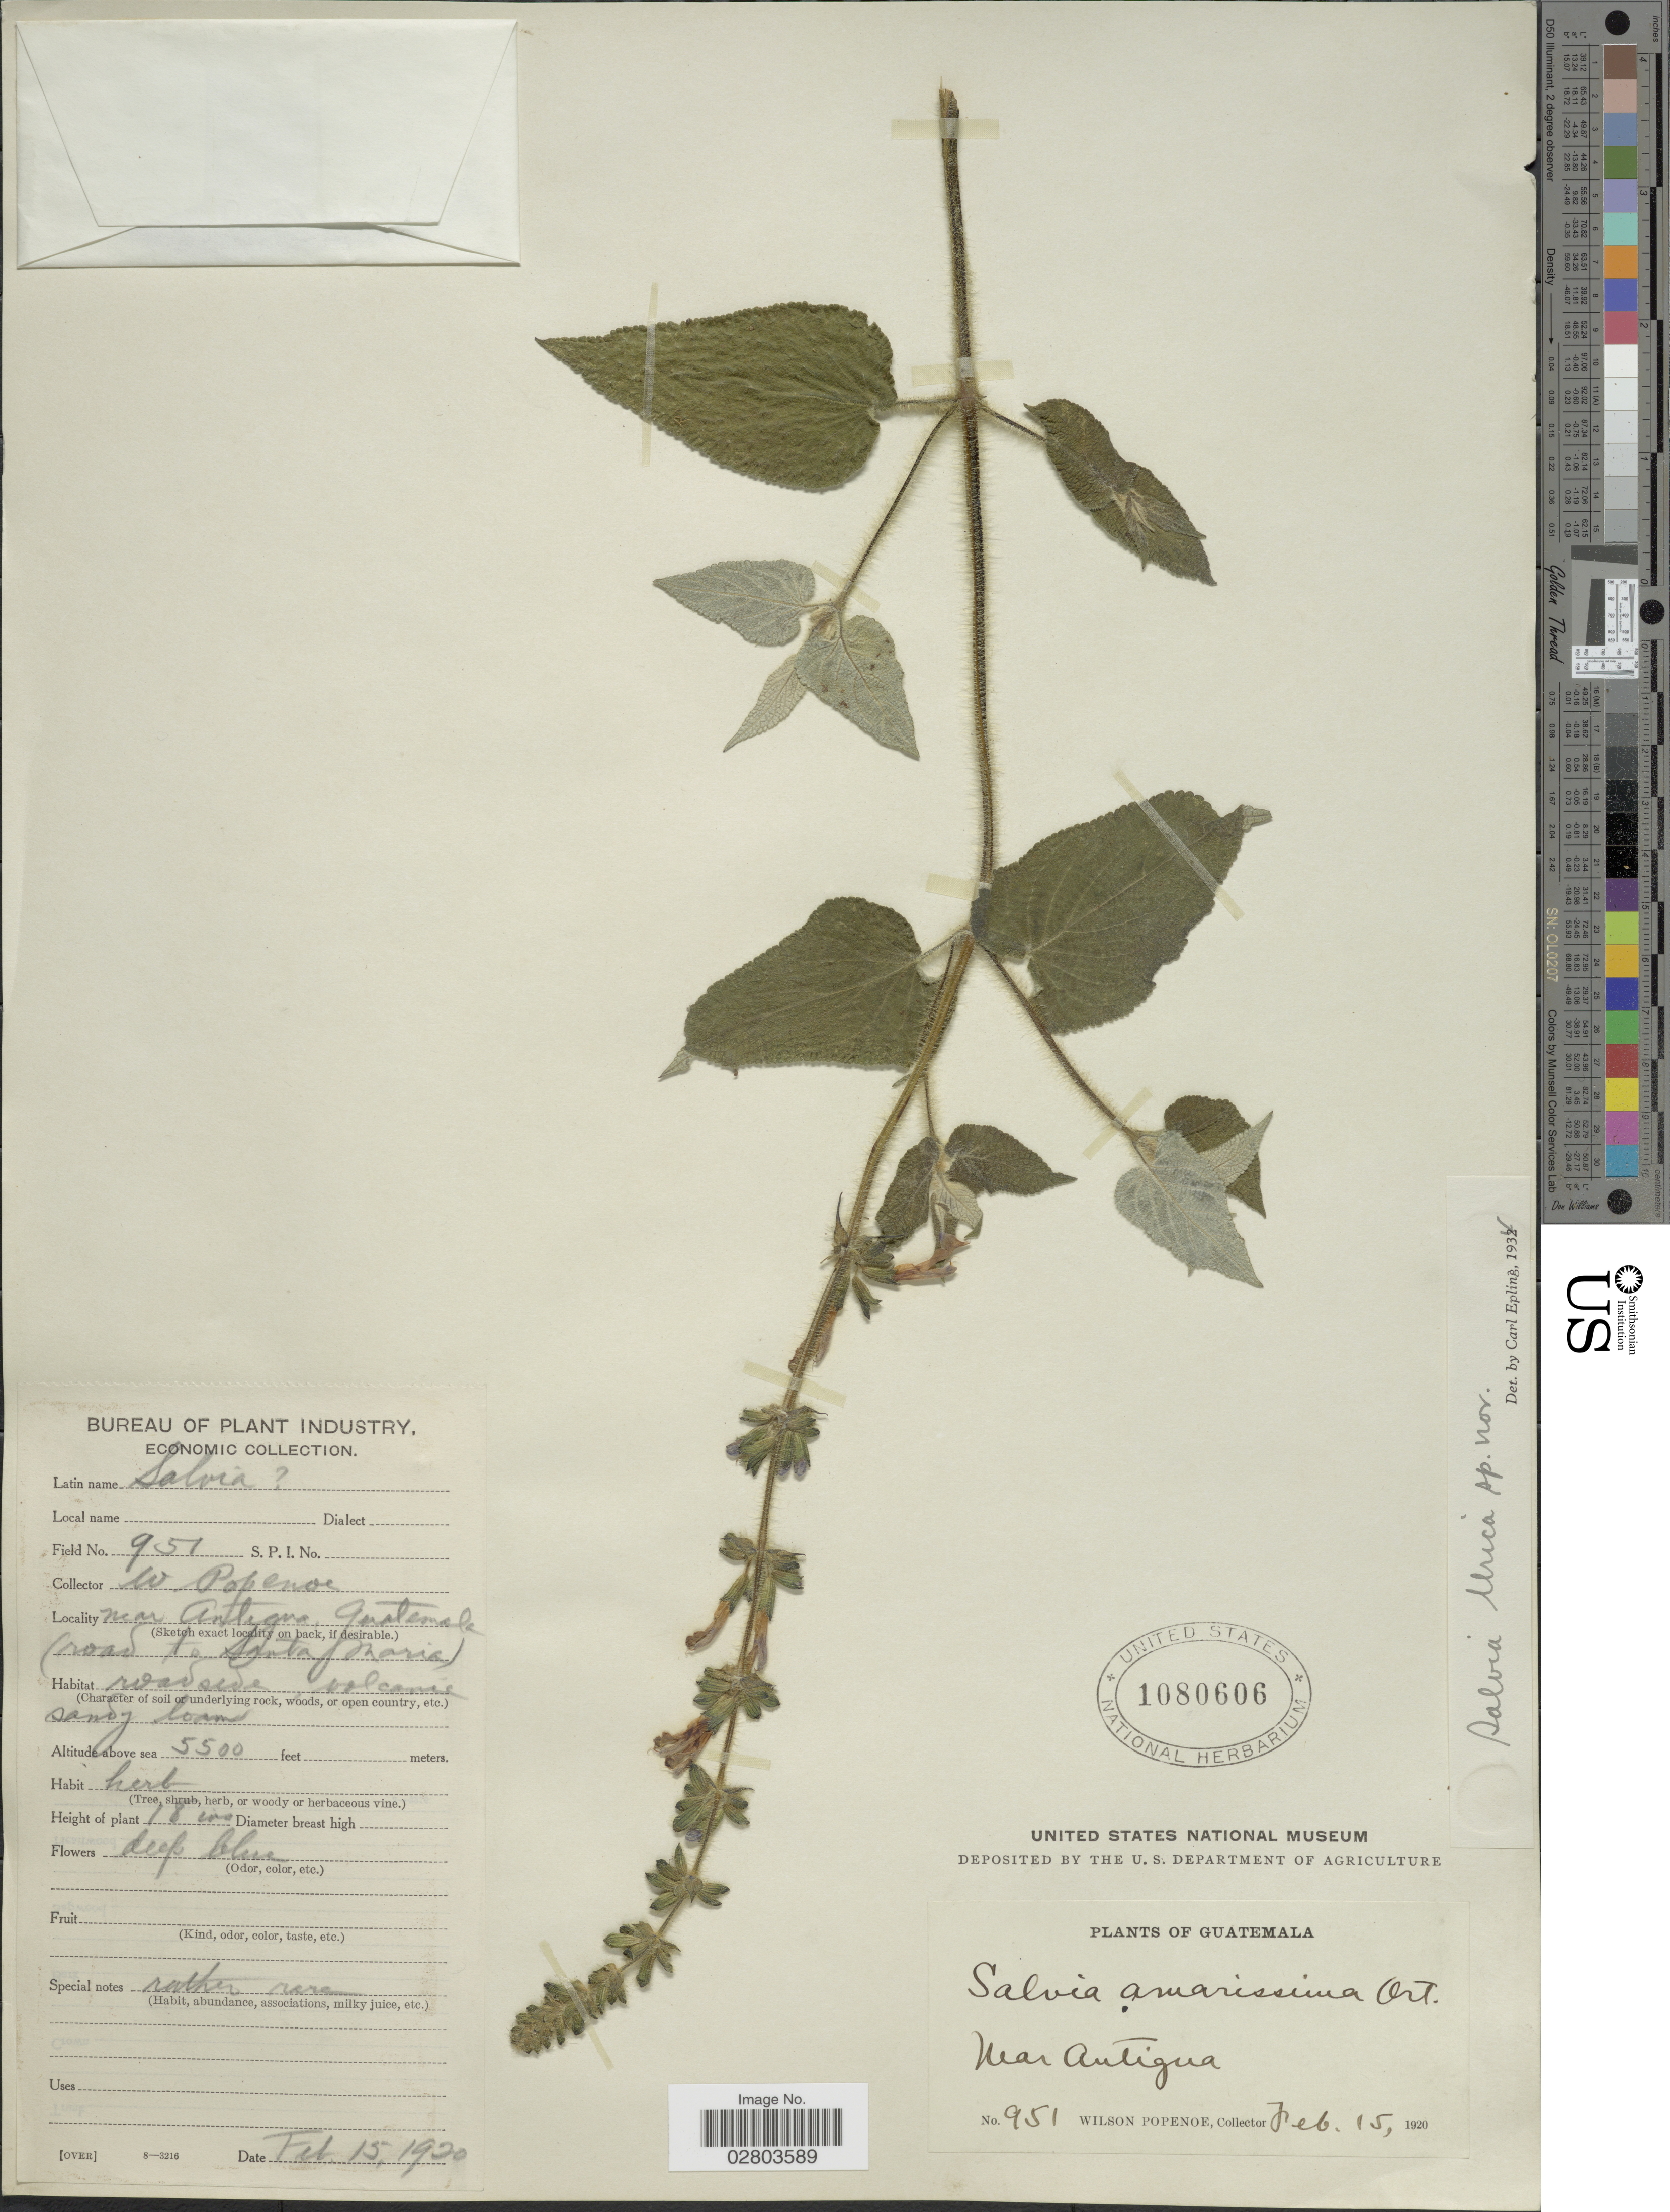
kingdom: Plantae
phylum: Tracheophyta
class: Magnoliopsida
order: Lamiales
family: Lamiaceae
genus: Salvia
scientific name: Salvia urica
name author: Epling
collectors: F. Popenoe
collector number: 951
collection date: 1920-02-15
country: Guatemala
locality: Near Antigua (road to Santa Maria), roadside volcanic.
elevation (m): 1676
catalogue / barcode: US 1080606